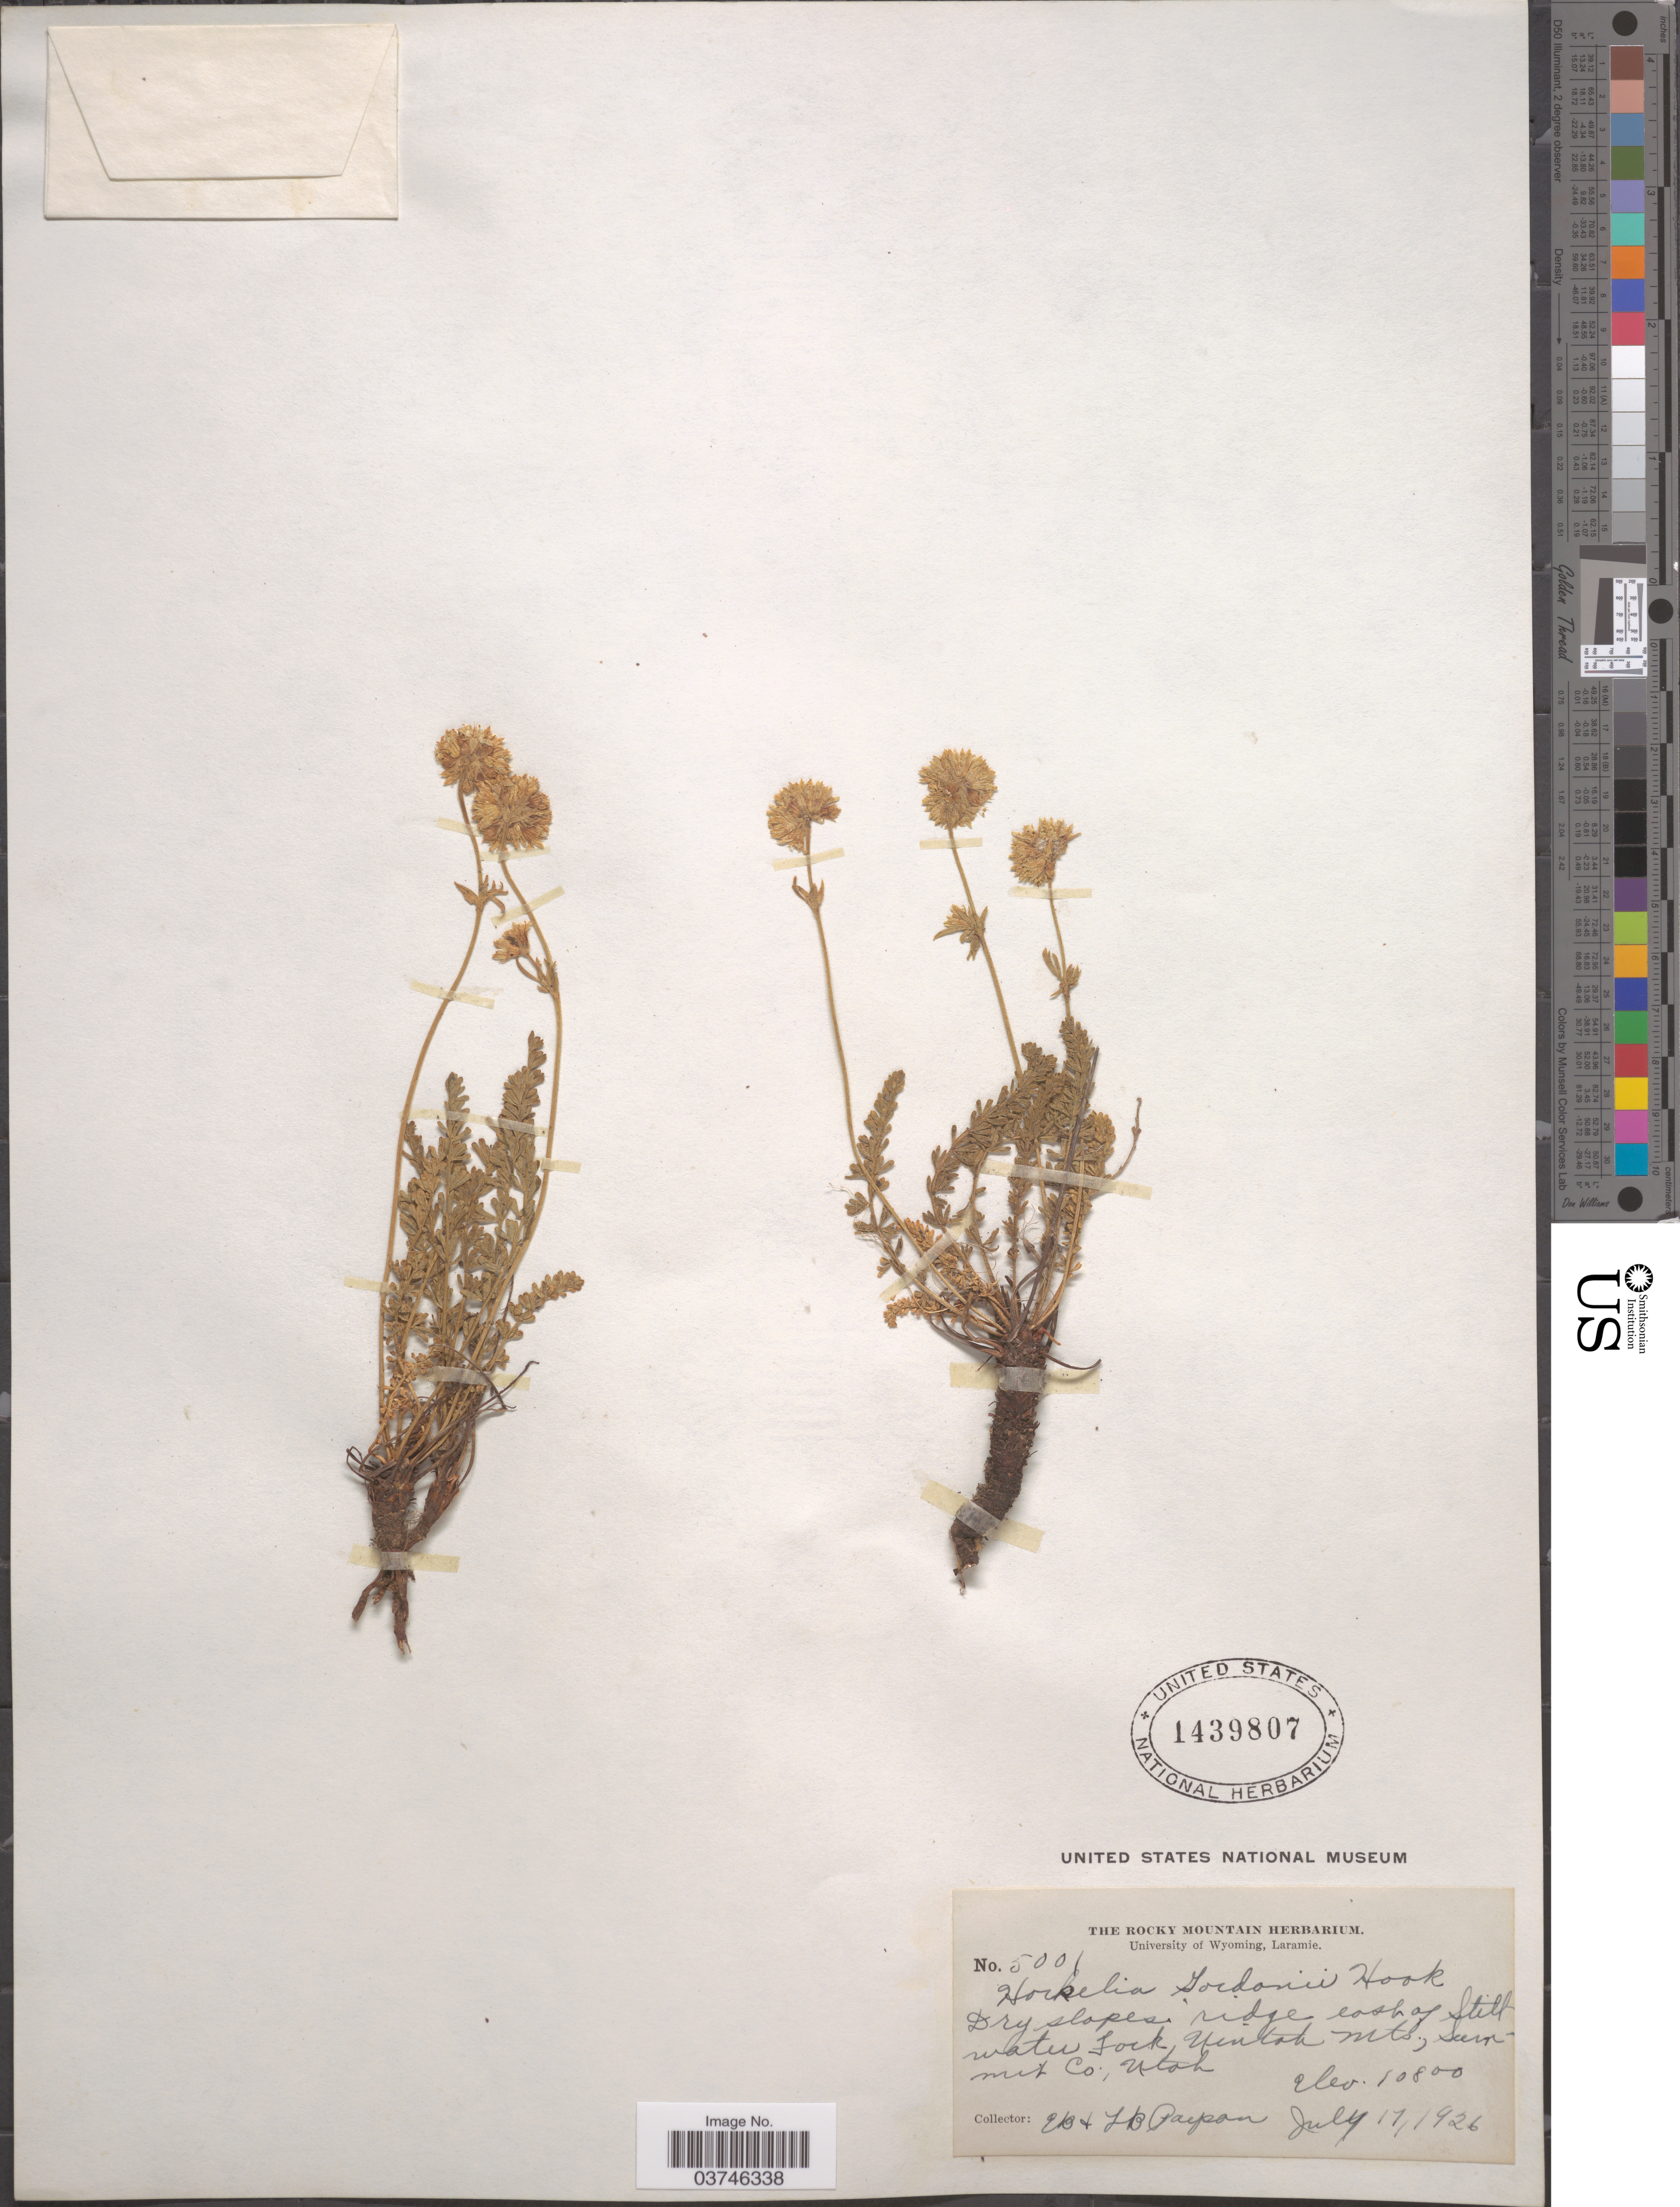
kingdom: Plantae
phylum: Tracheophyta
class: Magnoliopsida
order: Rosales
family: Rosaceae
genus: Potentilla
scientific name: Potentilla gordonii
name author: (Hook.) Greene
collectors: E. Paipan & L. Paipan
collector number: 5001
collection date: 1926-07-17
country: United States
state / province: Utah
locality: East of Still Water Fork, Uintah Mts, Summit Co.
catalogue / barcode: US 1439807